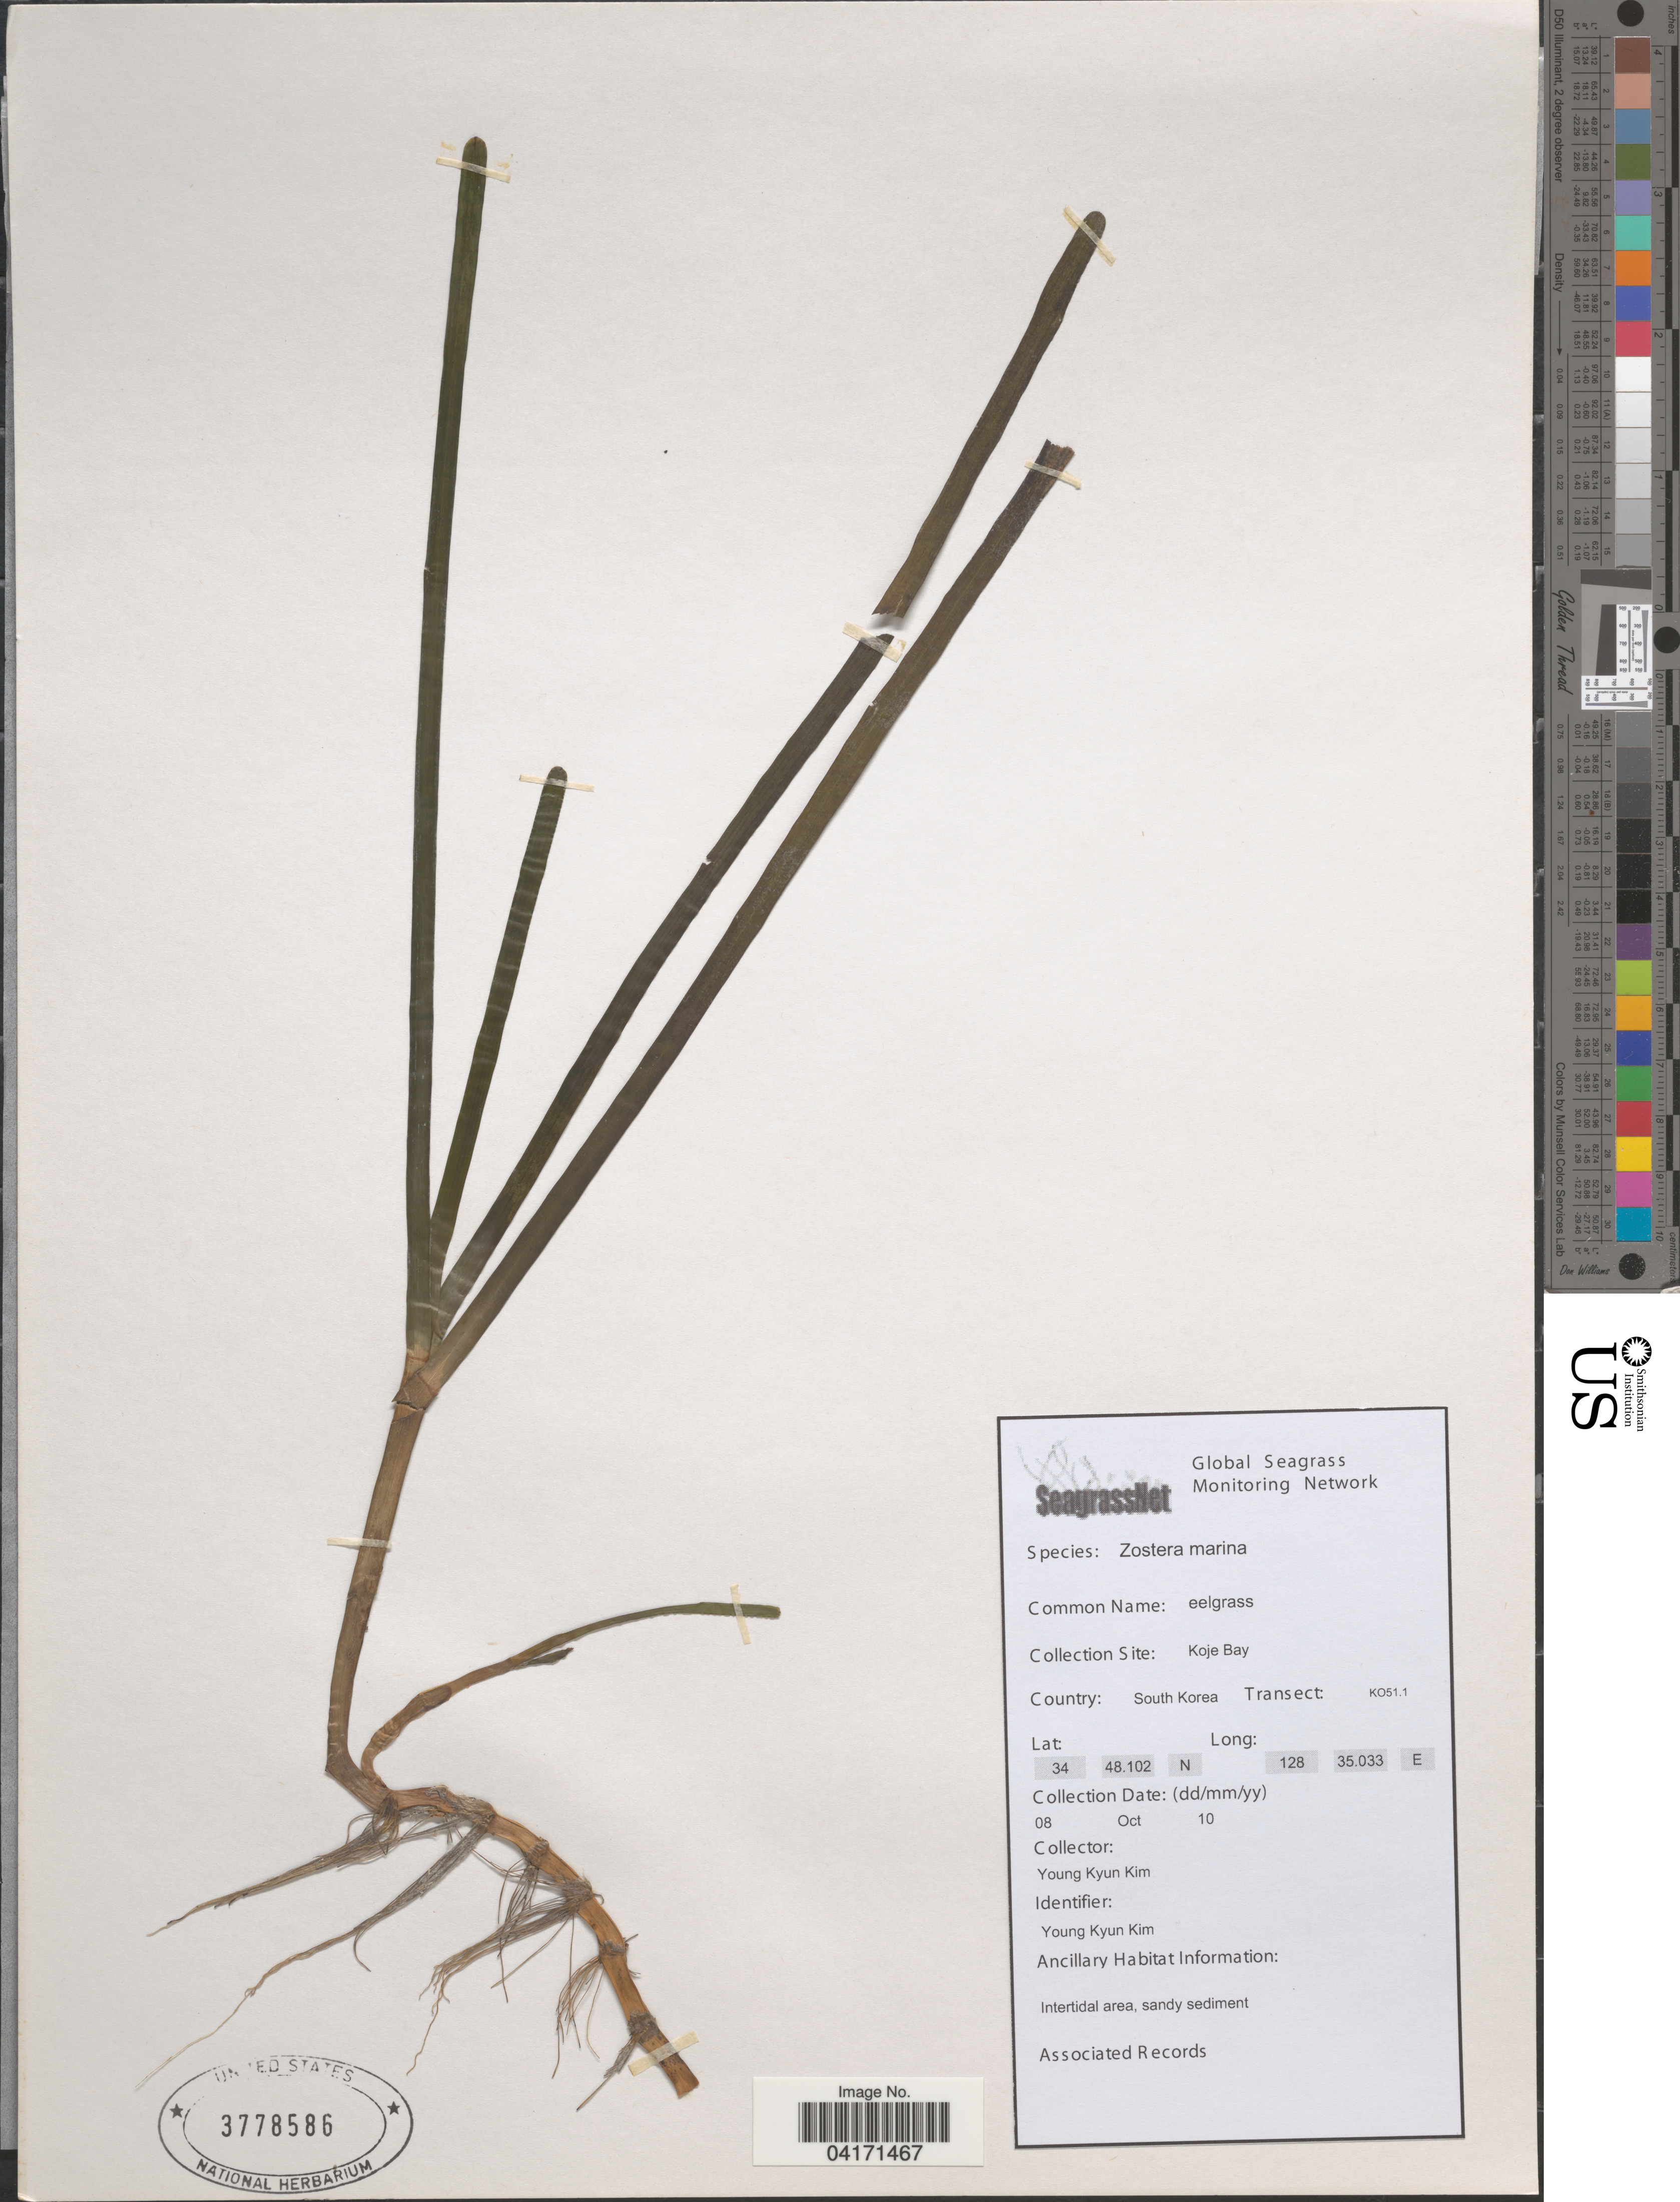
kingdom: Plantae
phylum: Tracheophyta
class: Liliopsida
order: Alismatales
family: Zosteraceae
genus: Zostera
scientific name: Zostera marina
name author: L.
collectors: Y. Kim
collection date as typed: Transcribed d/m/y: 8/10/10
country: South Korea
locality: Koje Bay. Transect: KO51.1.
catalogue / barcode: US 3778586